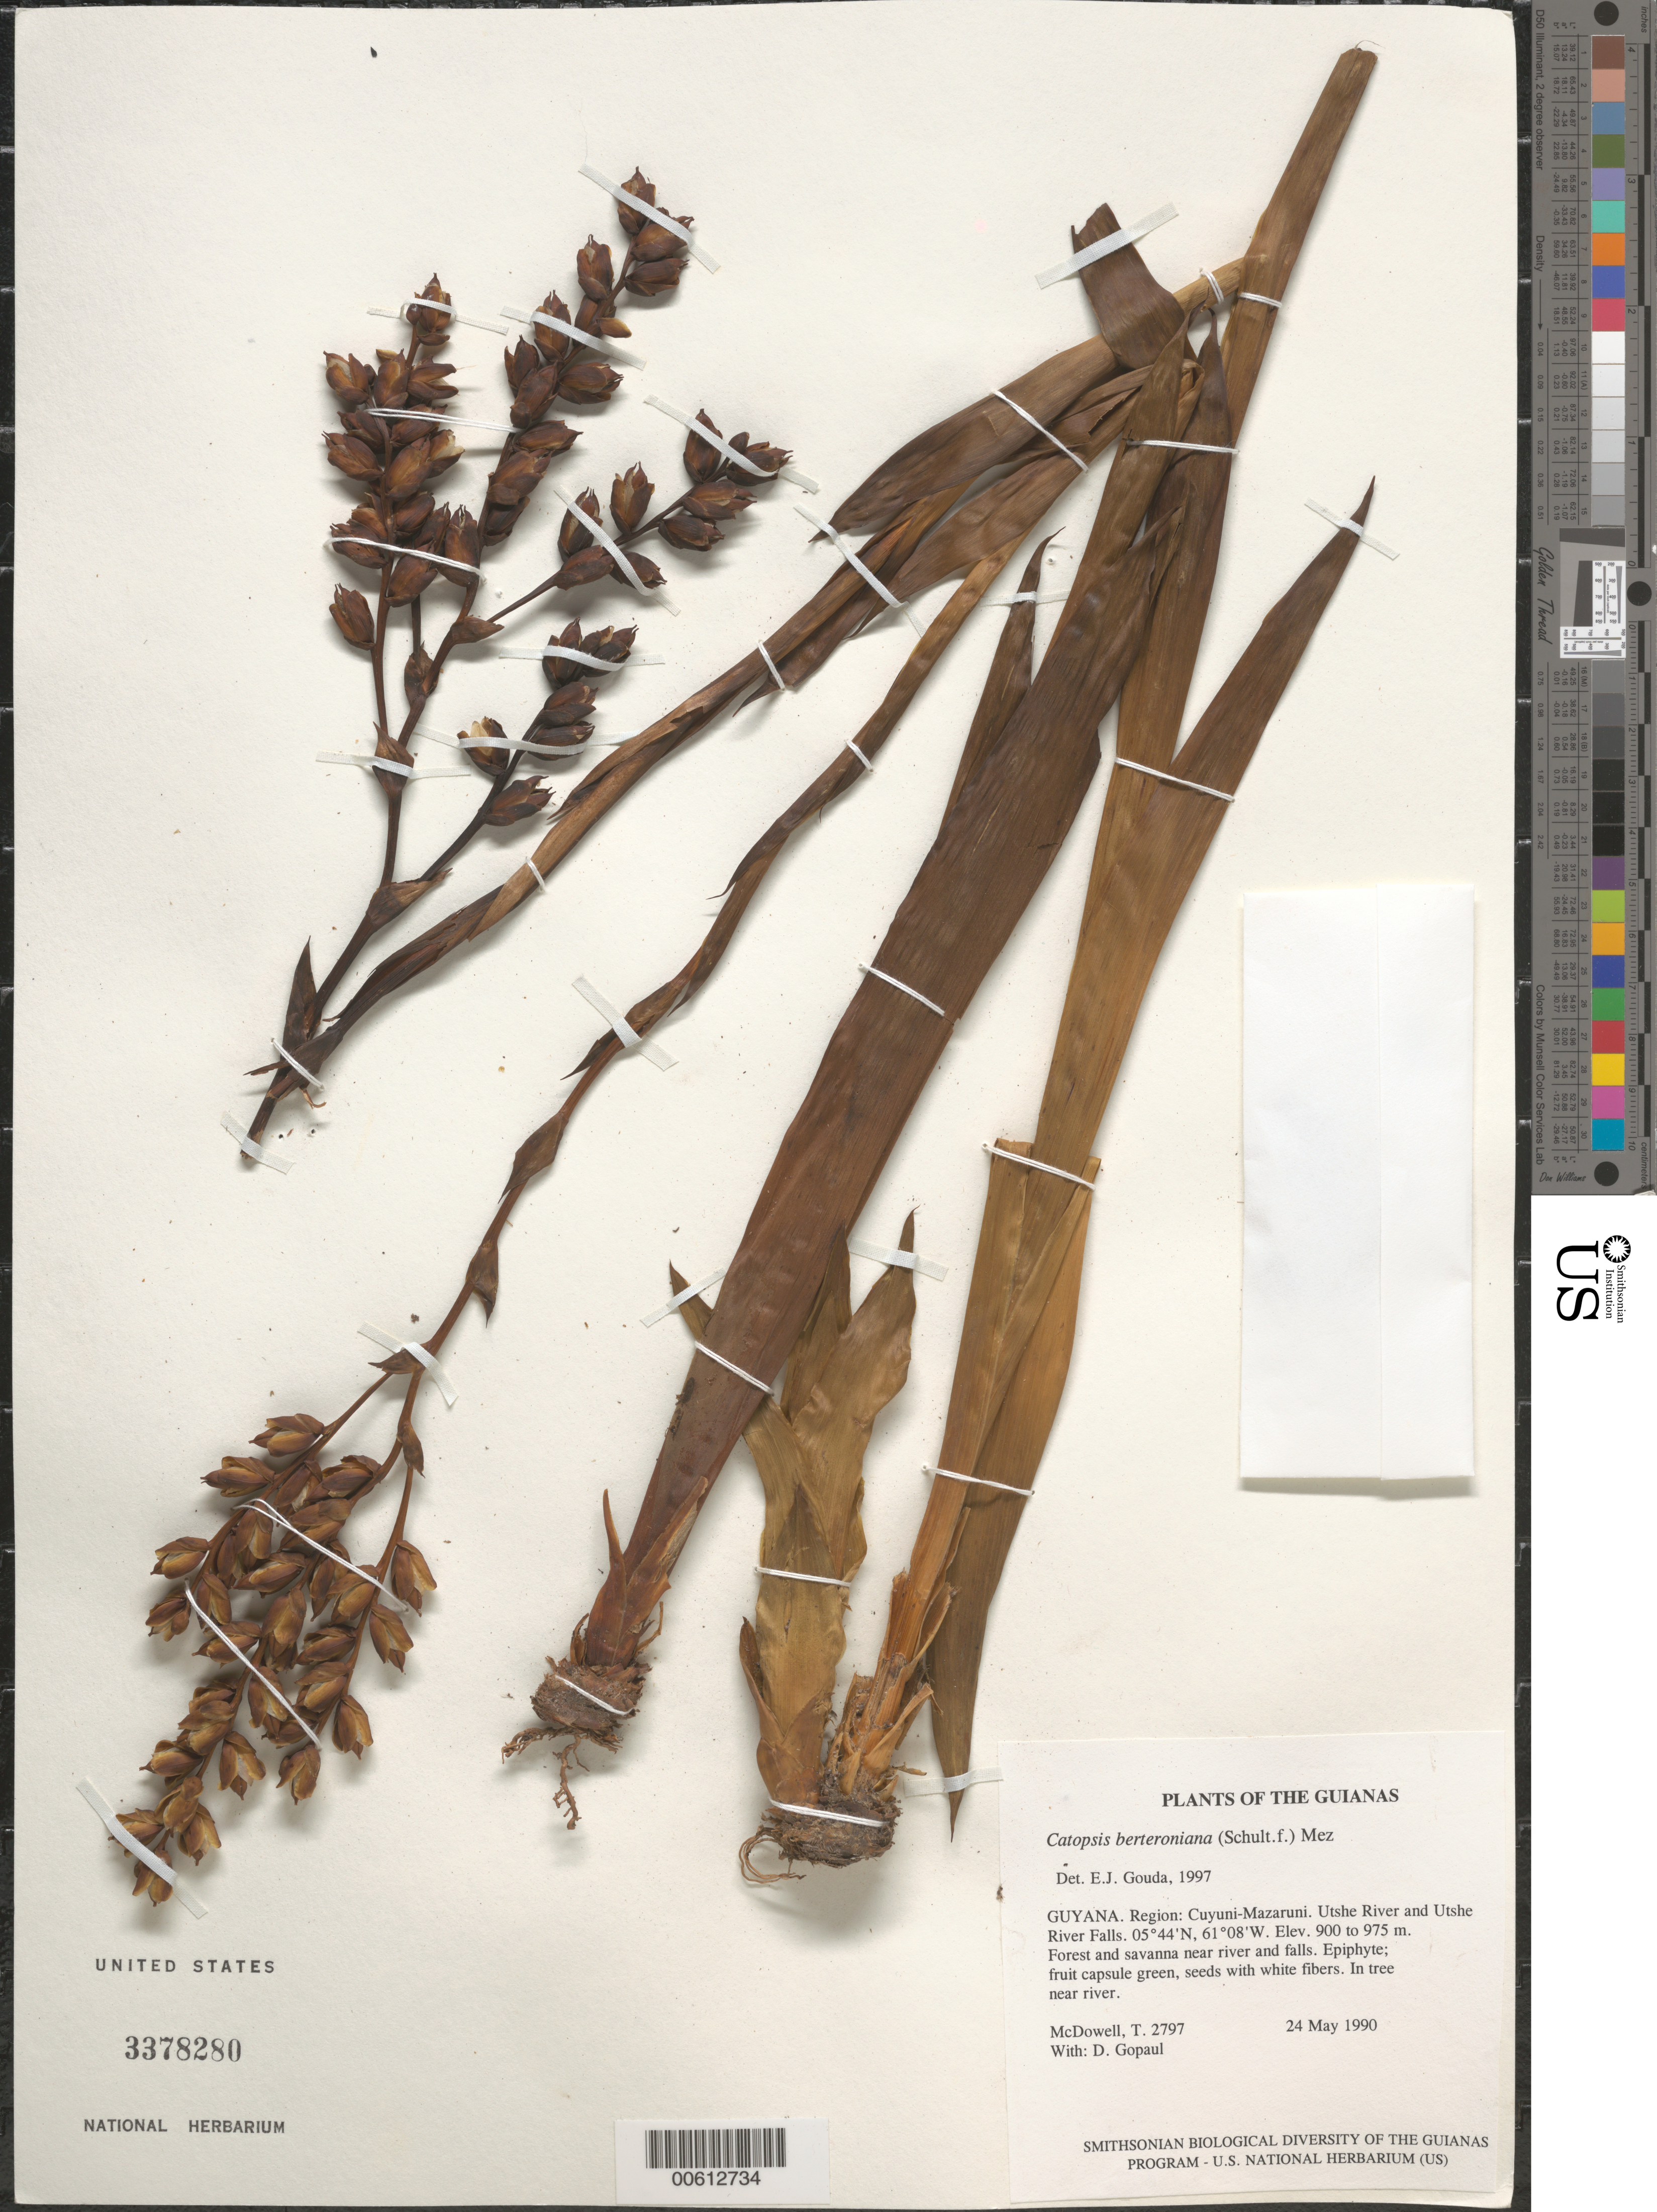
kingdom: Plantae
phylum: Tracheophyta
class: Liliopsida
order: Poales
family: Bromeliaceae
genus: Catopsis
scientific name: Catopsis berteroniana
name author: (Schult. & Schult. f.) Mez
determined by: Gouda, E. J.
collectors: T. McDowell & D. Gopaul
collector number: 2797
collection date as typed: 24 May 1990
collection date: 1990-05-24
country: Guyana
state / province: Cuyuni-Mazaruni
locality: Utshi Camp to Utshi River Falls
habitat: Forest and savanna near river and falls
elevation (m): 900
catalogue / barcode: US 3378280